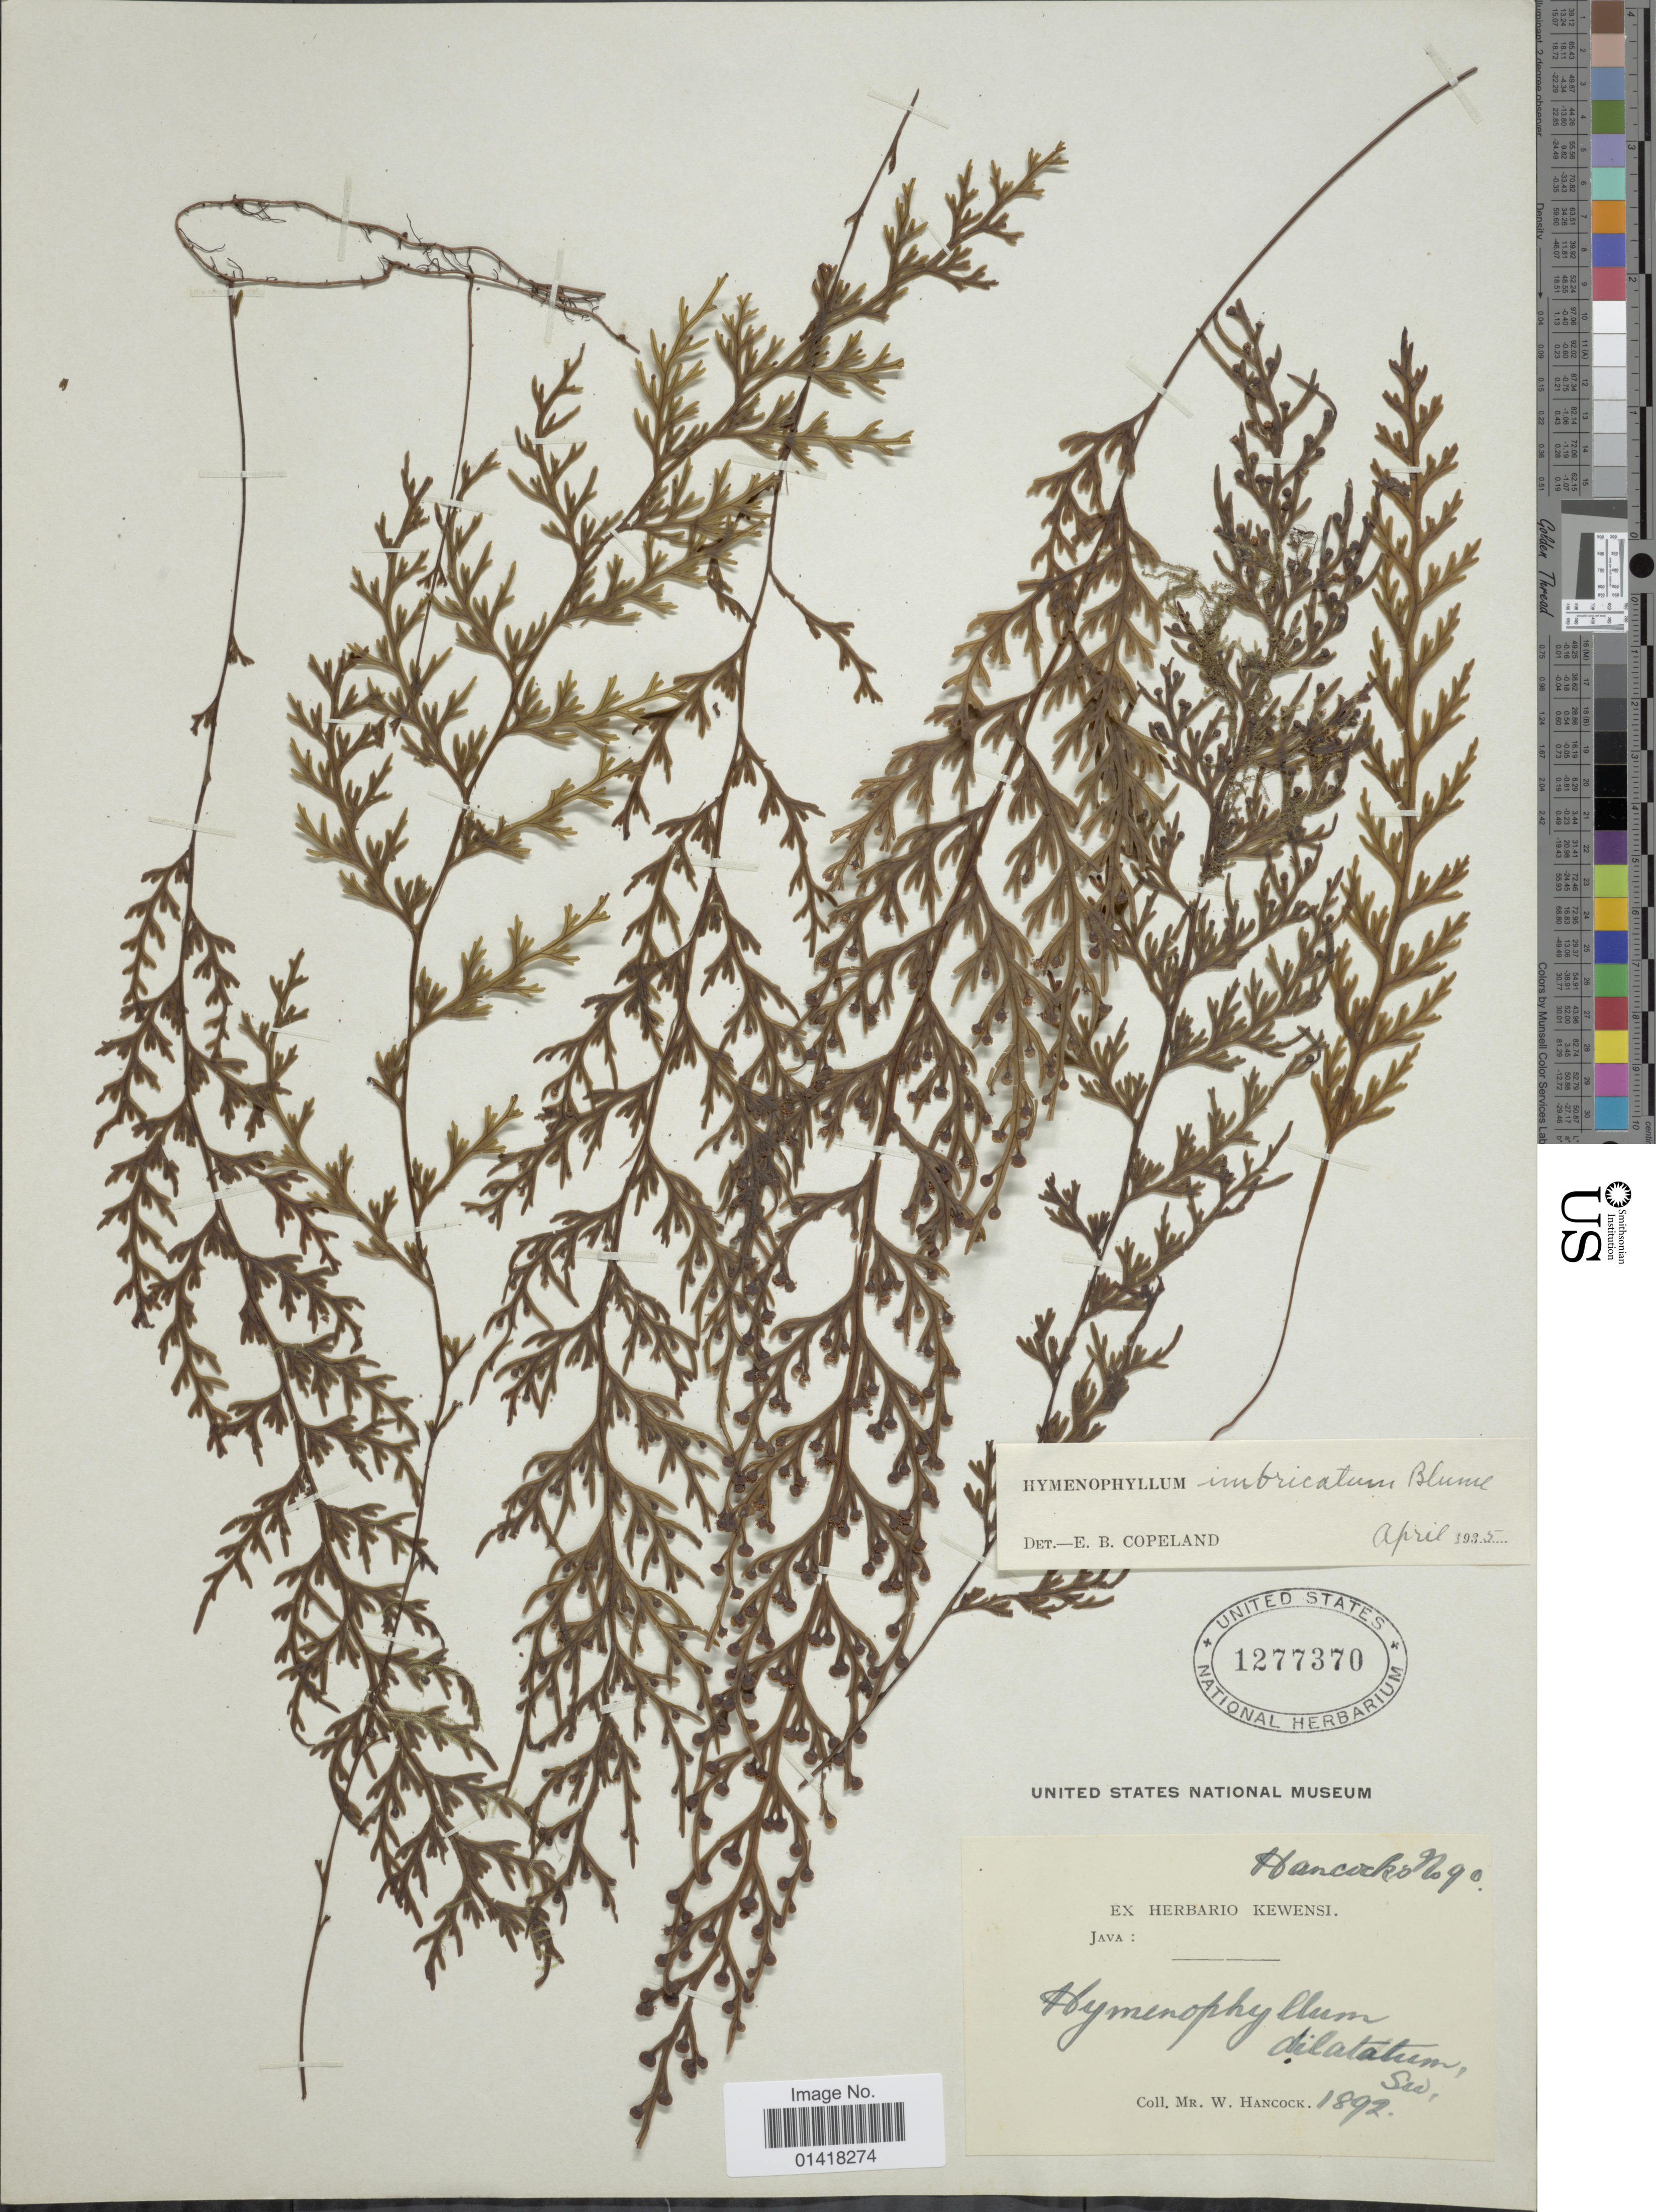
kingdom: Plantae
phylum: Tracheophyta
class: Polypodiopsida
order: Hymenophyllales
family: Hymenophyllaceae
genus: Hymenophyllum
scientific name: Hymenophyllum imbricatum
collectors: W. Hancock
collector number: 90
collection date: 1892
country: Indonesia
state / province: Java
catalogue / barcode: US 1277370